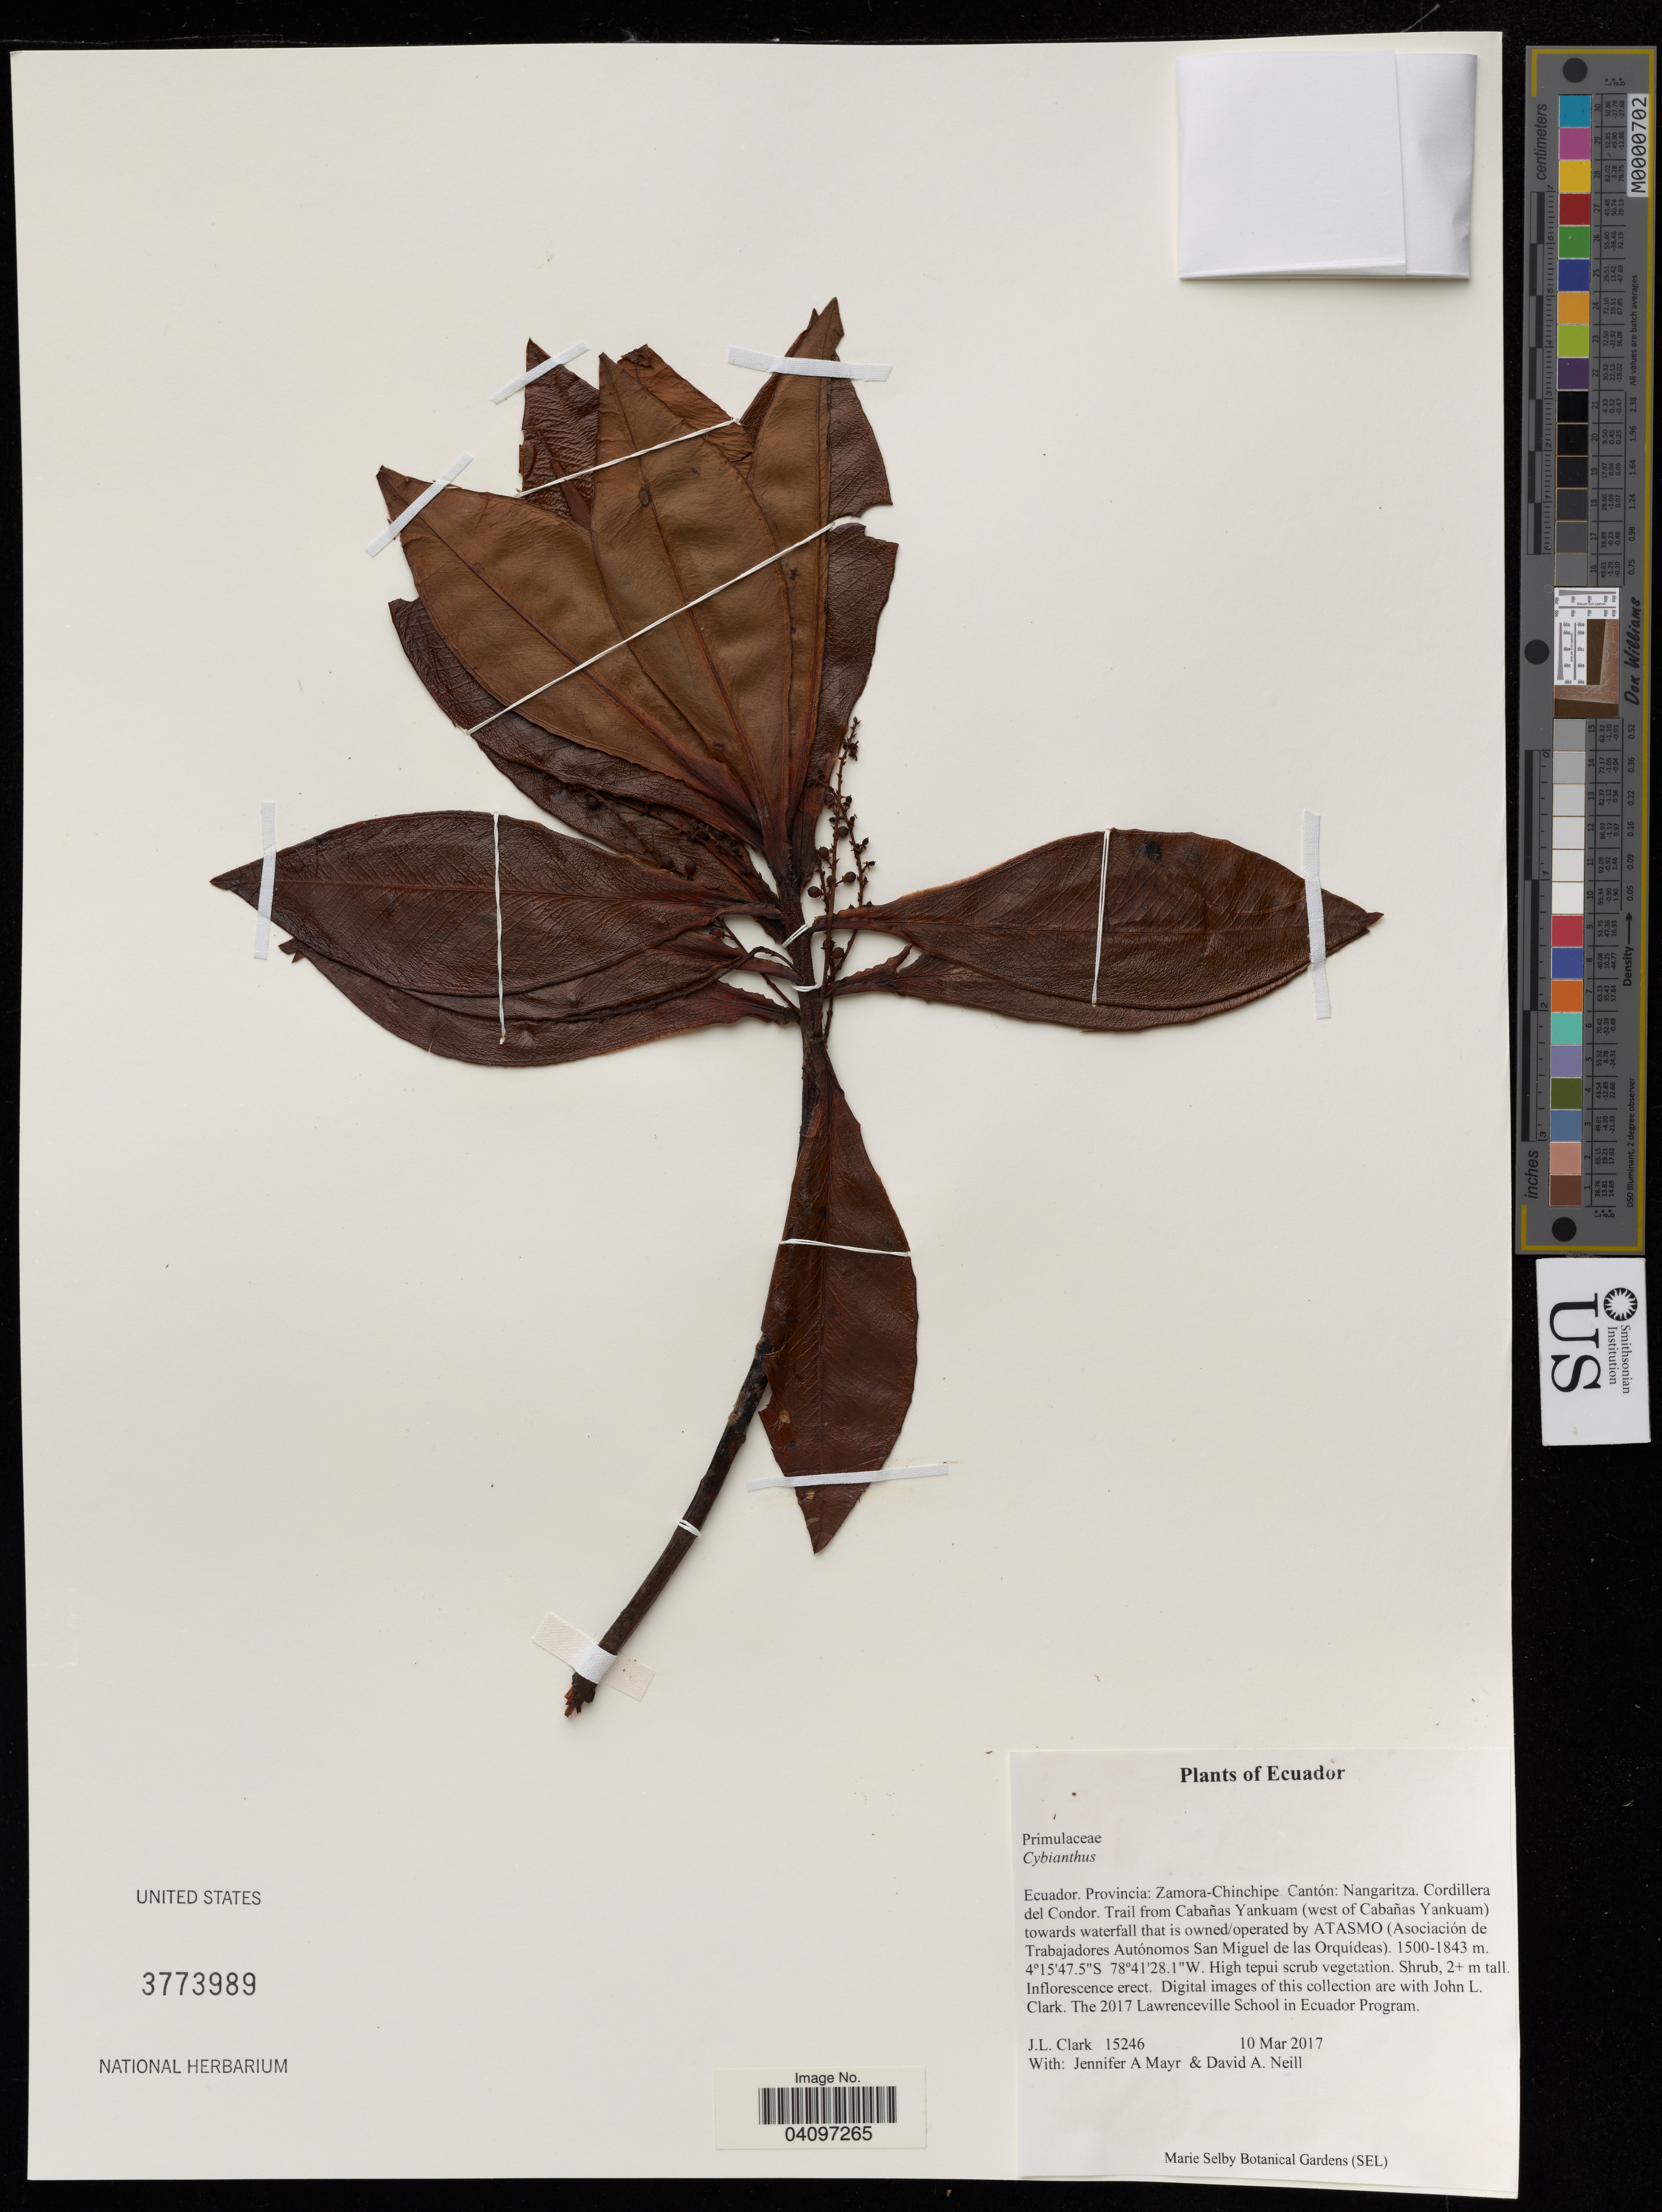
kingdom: Plantae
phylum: Tracheophyta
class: Magnoliopsida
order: Ericales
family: Primulaceae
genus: Cybianthus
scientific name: Cybianthus sp.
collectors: J. Clark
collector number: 15246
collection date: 2017-03-10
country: Ecuador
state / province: Zamora-Chinchipe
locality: Ecuador. Provincia: Zamora-Chinchipe. Canton: Nangaritza. Cordillera del Condor. Trail from Cabanas Yankuam (west of Cabanas Yankuam).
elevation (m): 1500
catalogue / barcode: US 3773989